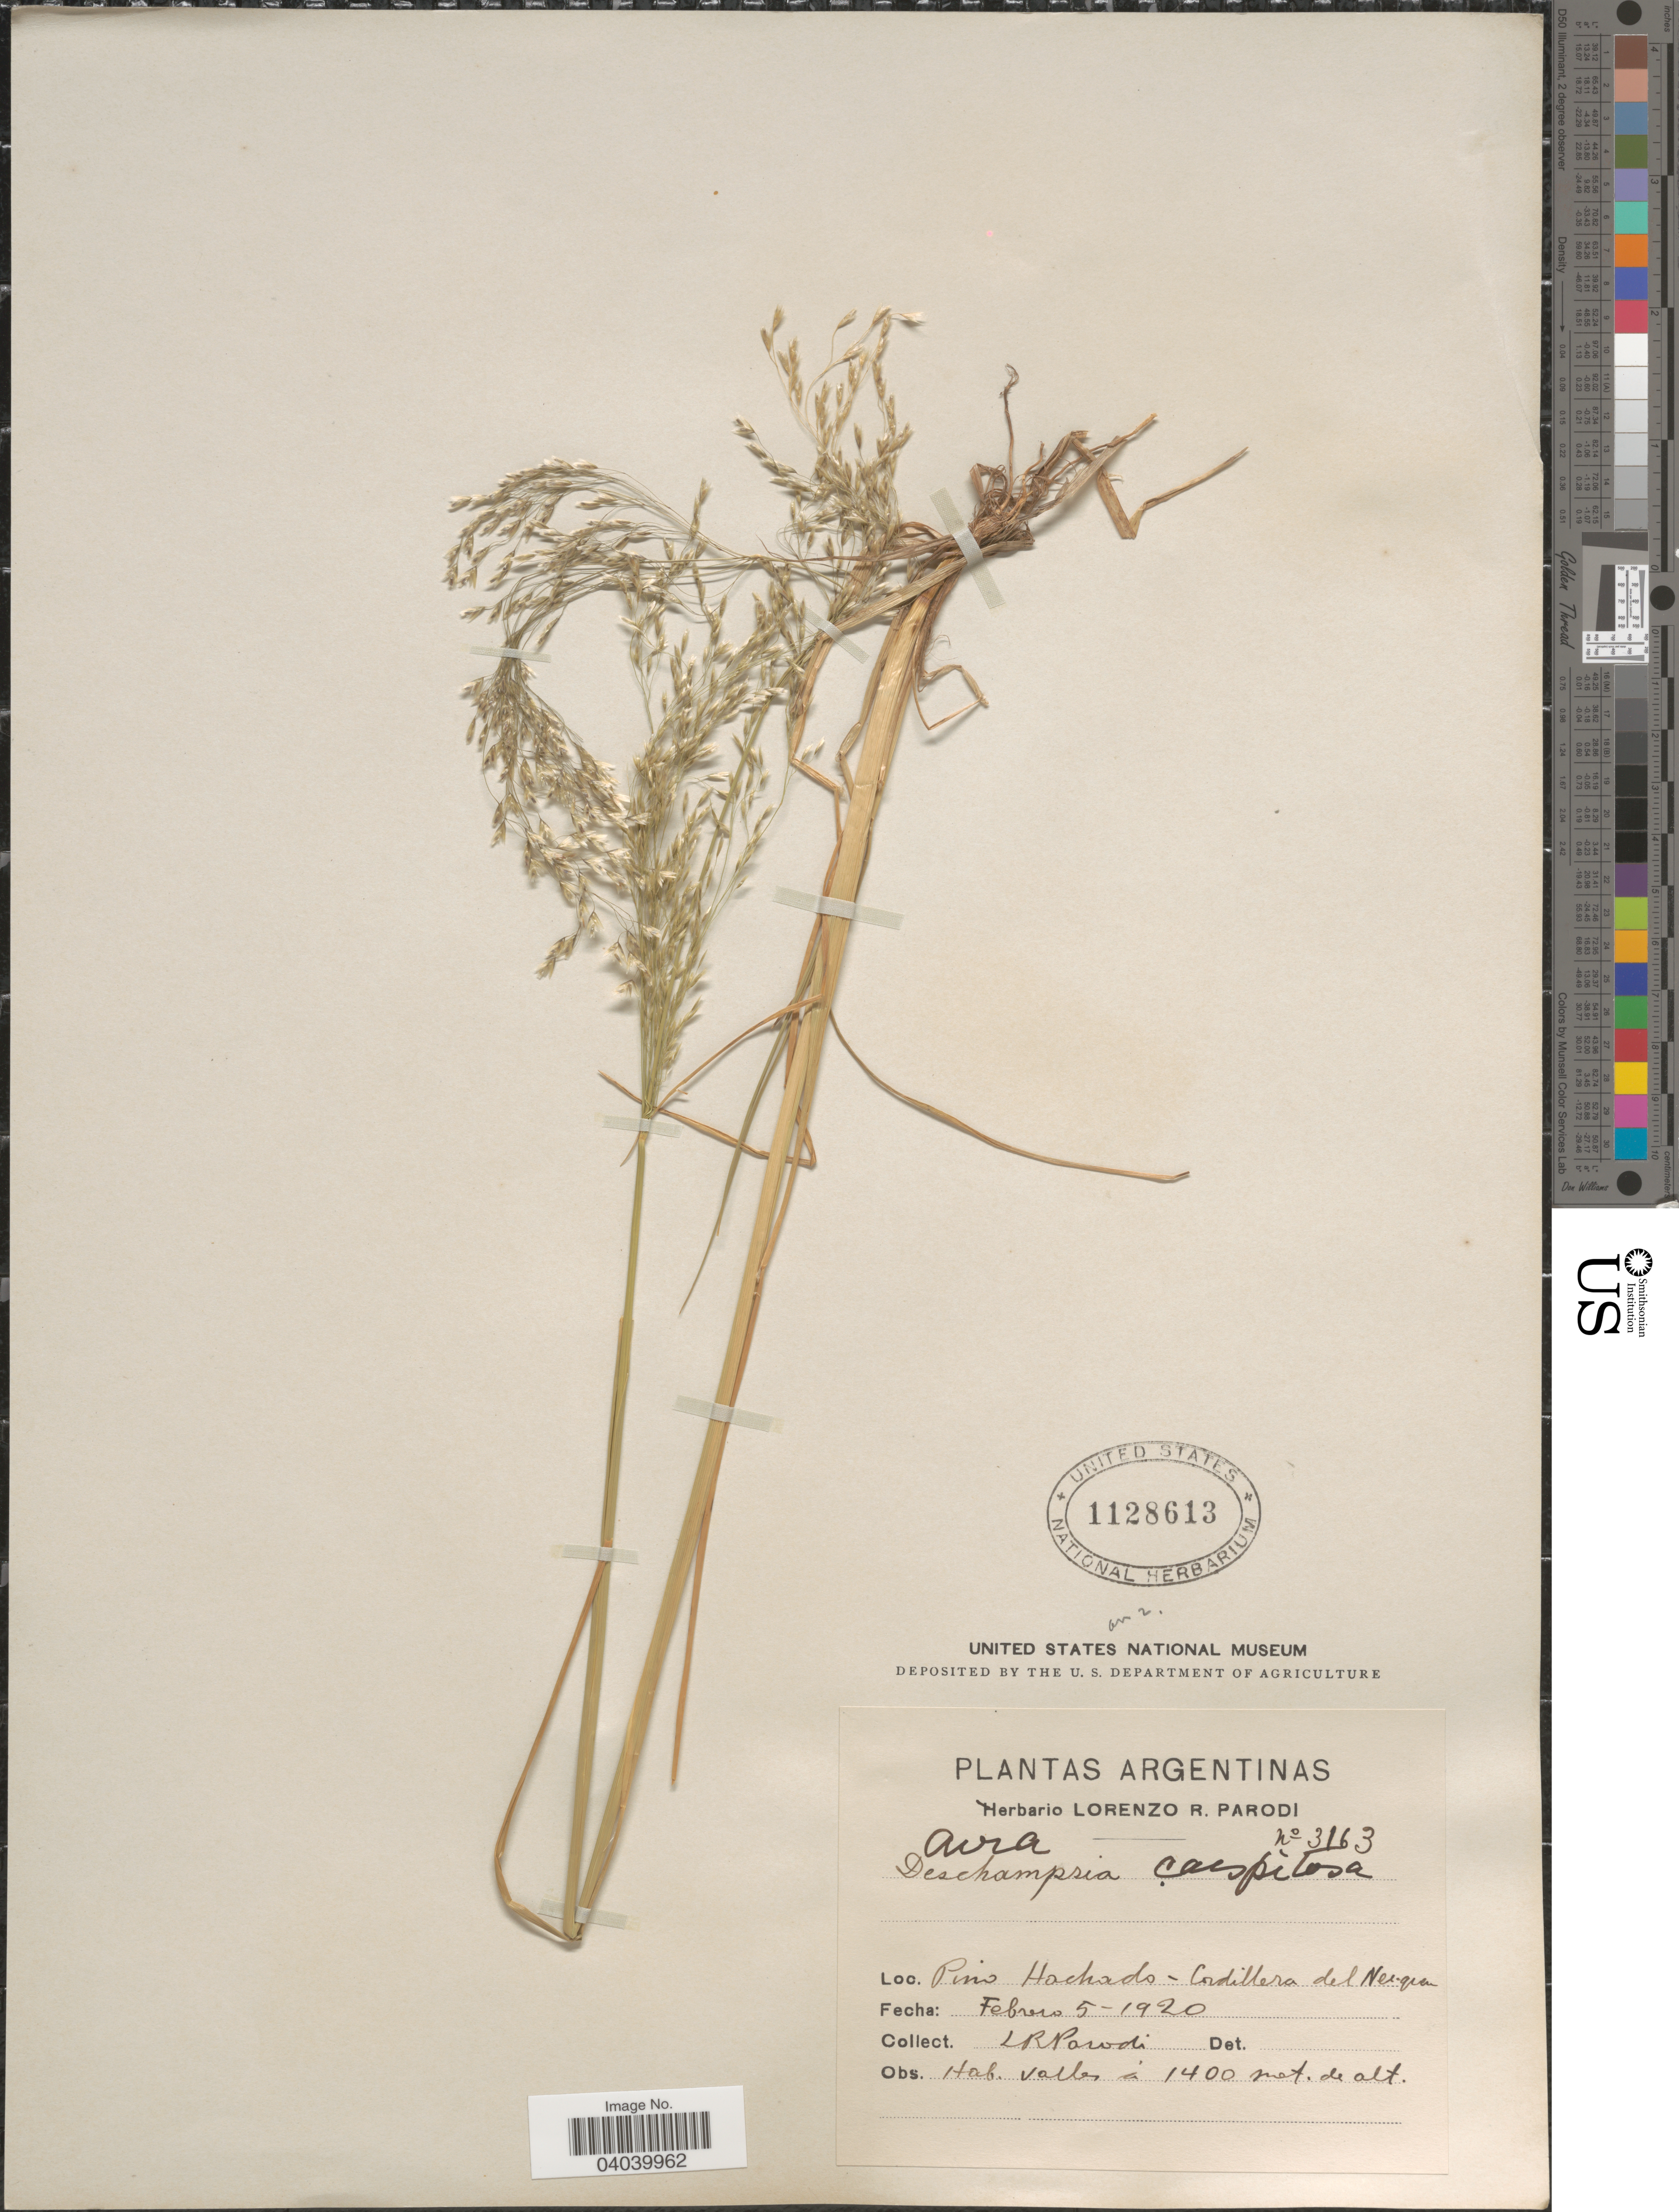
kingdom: Plantae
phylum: Tracheophyta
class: Liliopsida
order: Poales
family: Poaceae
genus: Deschampsia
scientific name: Deschampsia cespitosa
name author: (L.) P. Beauv.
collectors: L. R. Parodi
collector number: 3163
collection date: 1920-02-05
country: Argentina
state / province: Neuquen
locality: Pino Hachado - Cordillera del Neuquen.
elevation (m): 1400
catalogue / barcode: US 1128613